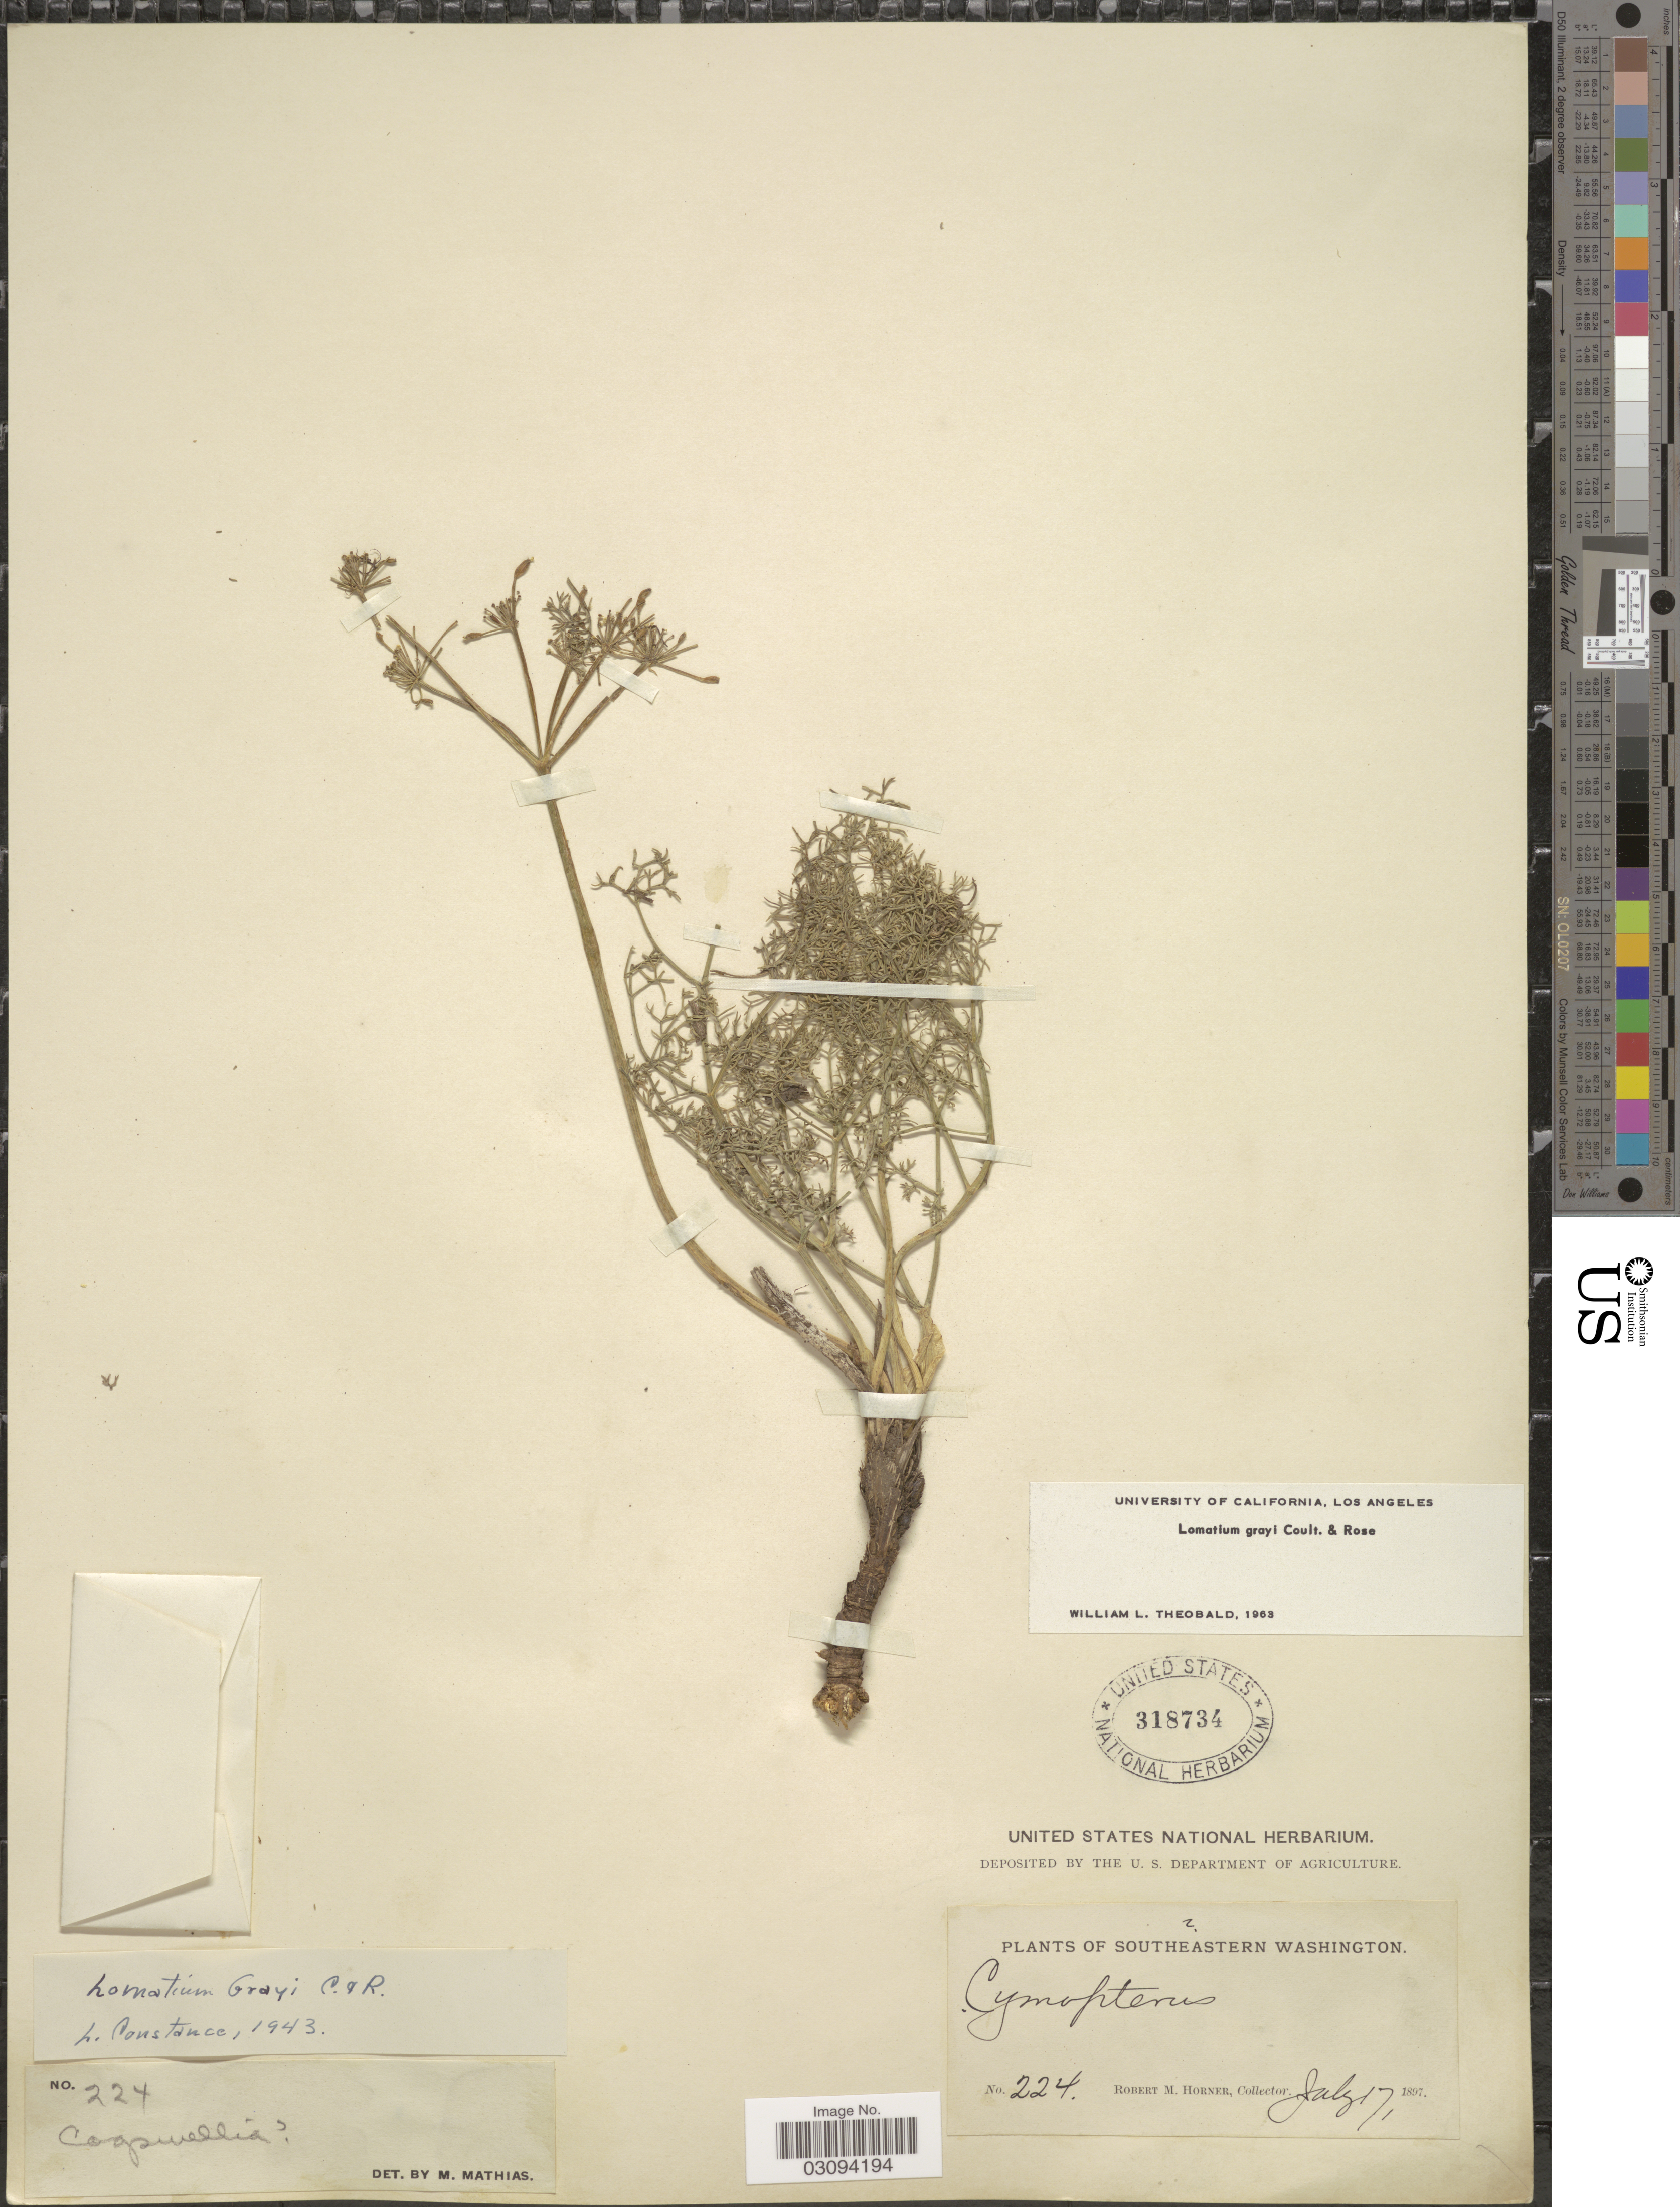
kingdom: Plantae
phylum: Tracheophyta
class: Magnoliopsida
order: Apiales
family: Apiaceae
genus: Lomatium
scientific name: Lomatium grayi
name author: (J.M. Coult. & Rose) J.M. Coult. & Rose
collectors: R. Horner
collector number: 224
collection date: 1897-07-17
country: United States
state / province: Washington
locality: Southeastern Washington.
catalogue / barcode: US 318734